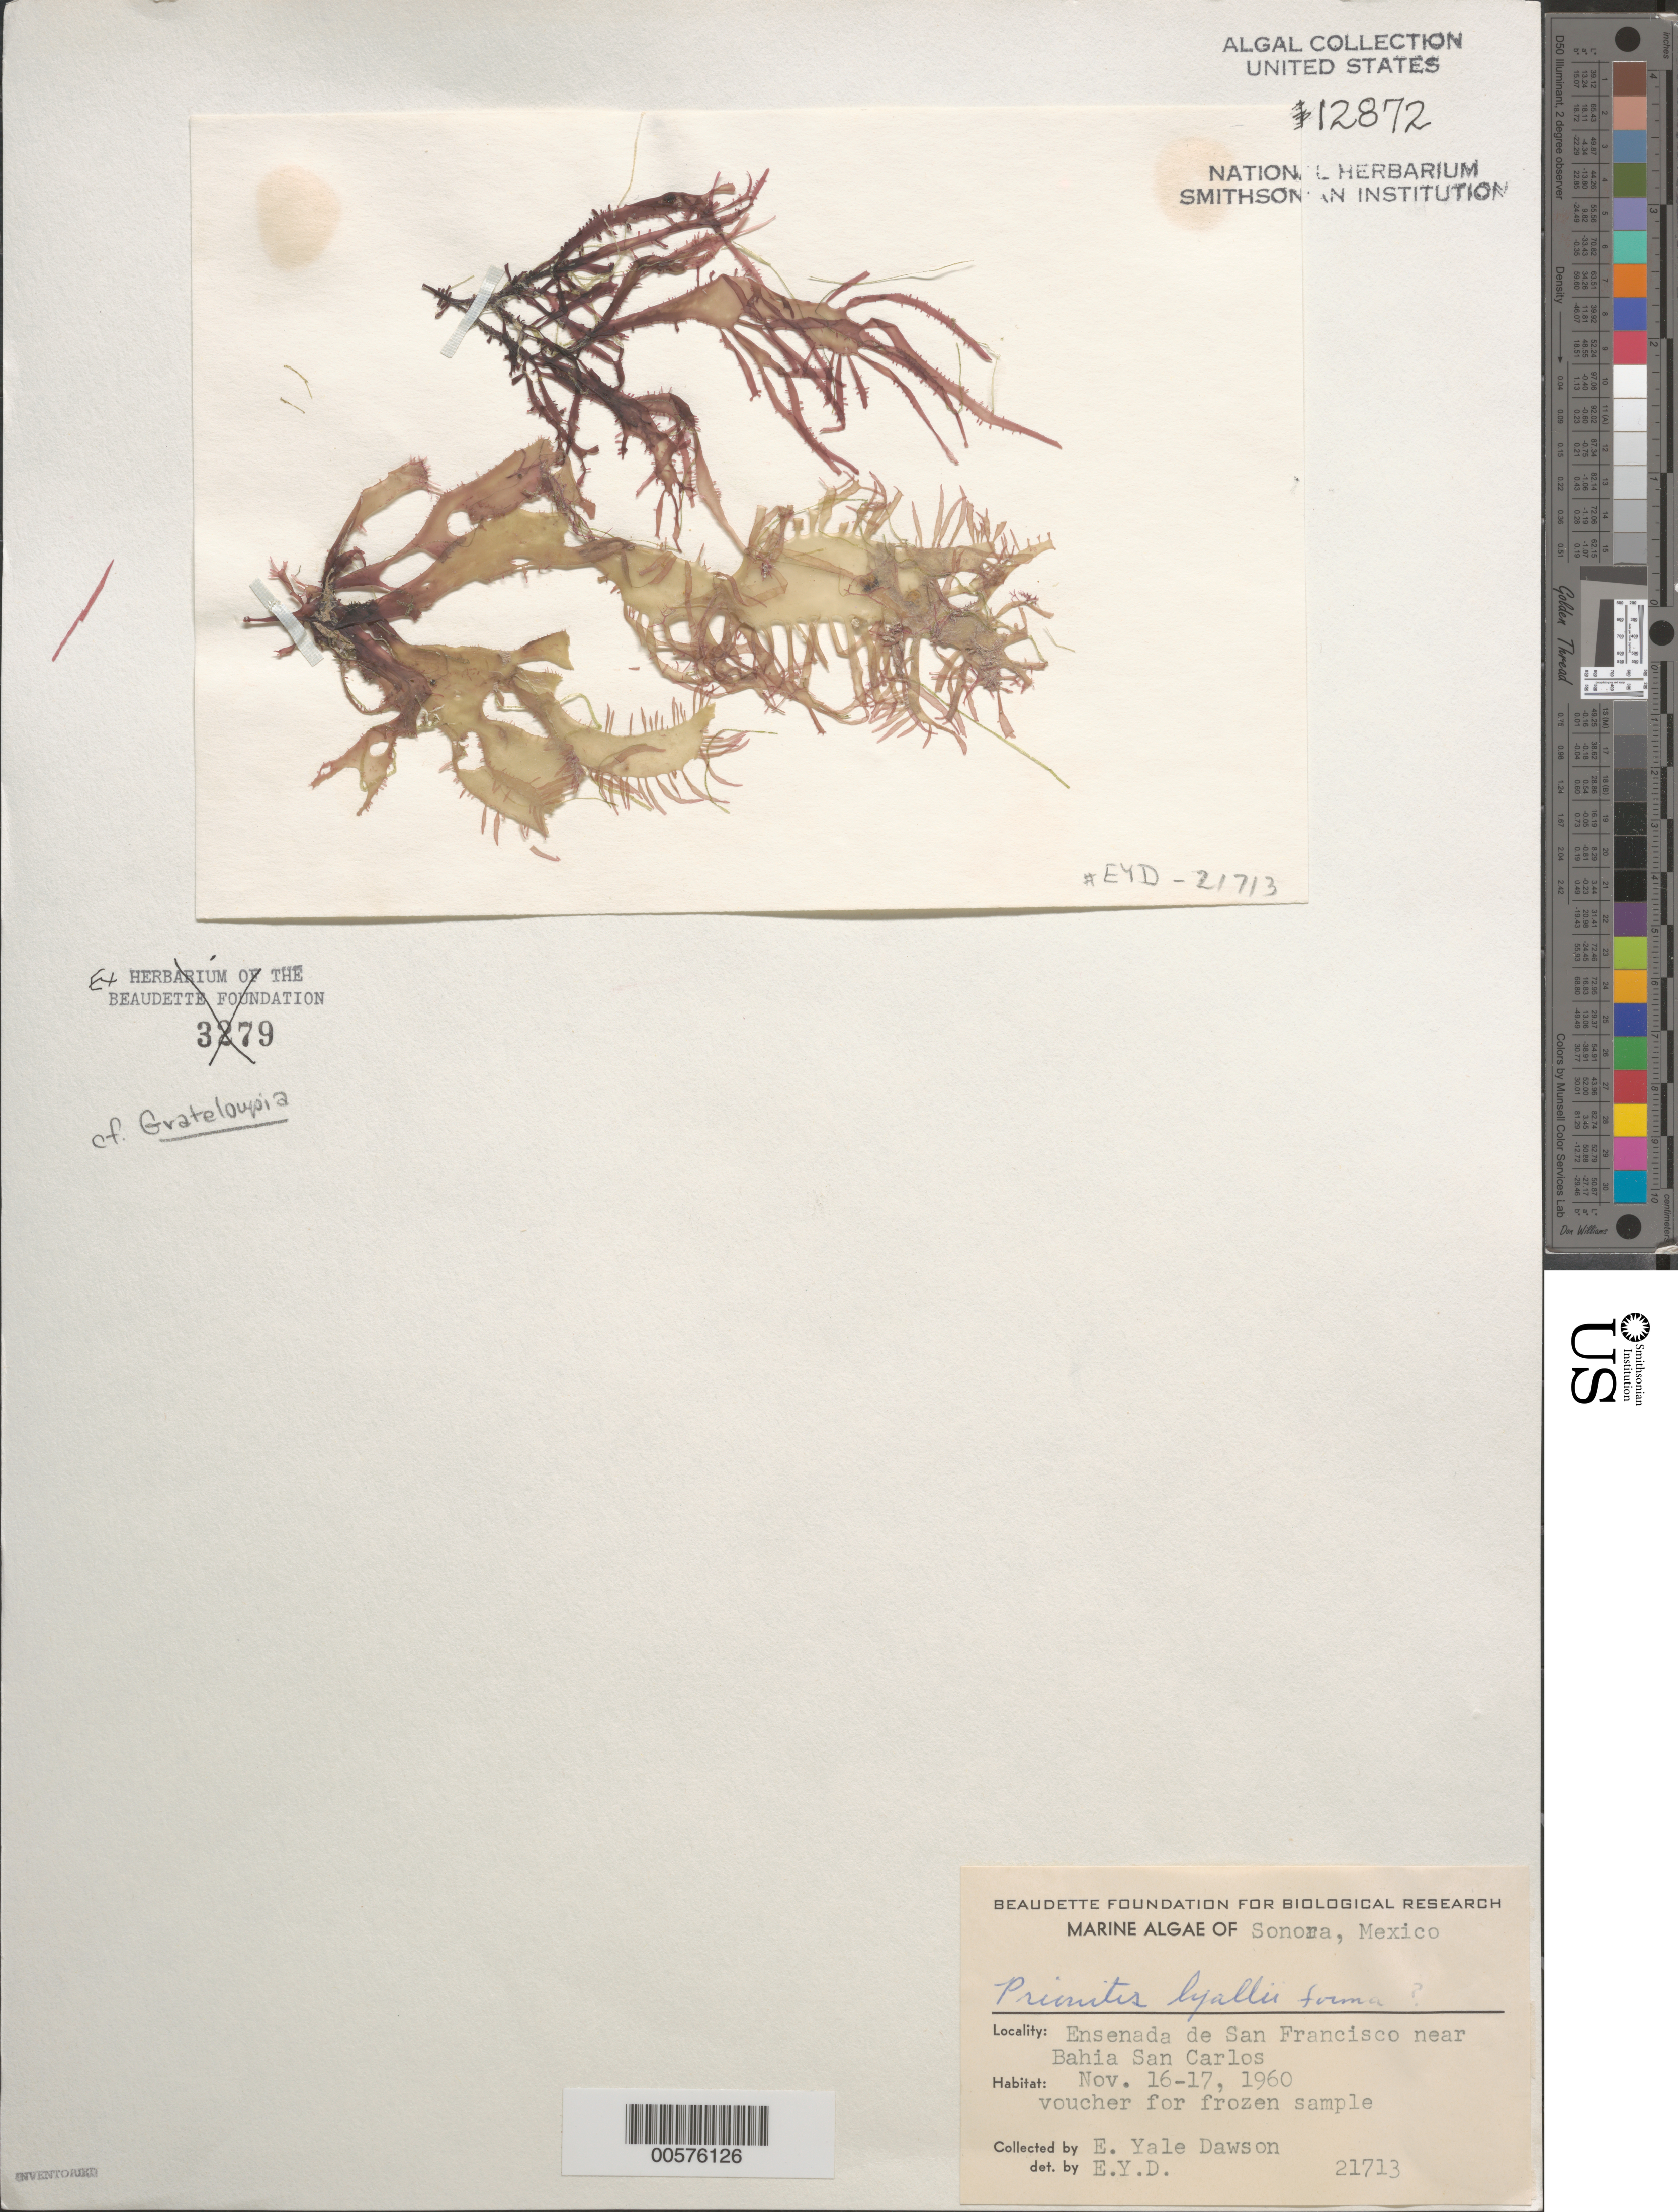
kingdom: Plantae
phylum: Rhodophyta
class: Florideophyceae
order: Cryptonemiales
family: Cryptonemiaceae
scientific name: Prionitis sternbergii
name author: (C. Agardh) J. Agardh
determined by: Algae name updating Project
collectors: E. Y. Dawson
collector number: EYD 21713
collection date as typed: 16 Nov 1960 TO 17 Nov 1960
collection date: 1960-11-16/1960-11-17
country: Mexico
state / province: Sonora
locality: Ensenada de San Francisco, near Bahia San Carlos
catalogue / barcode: US 12872